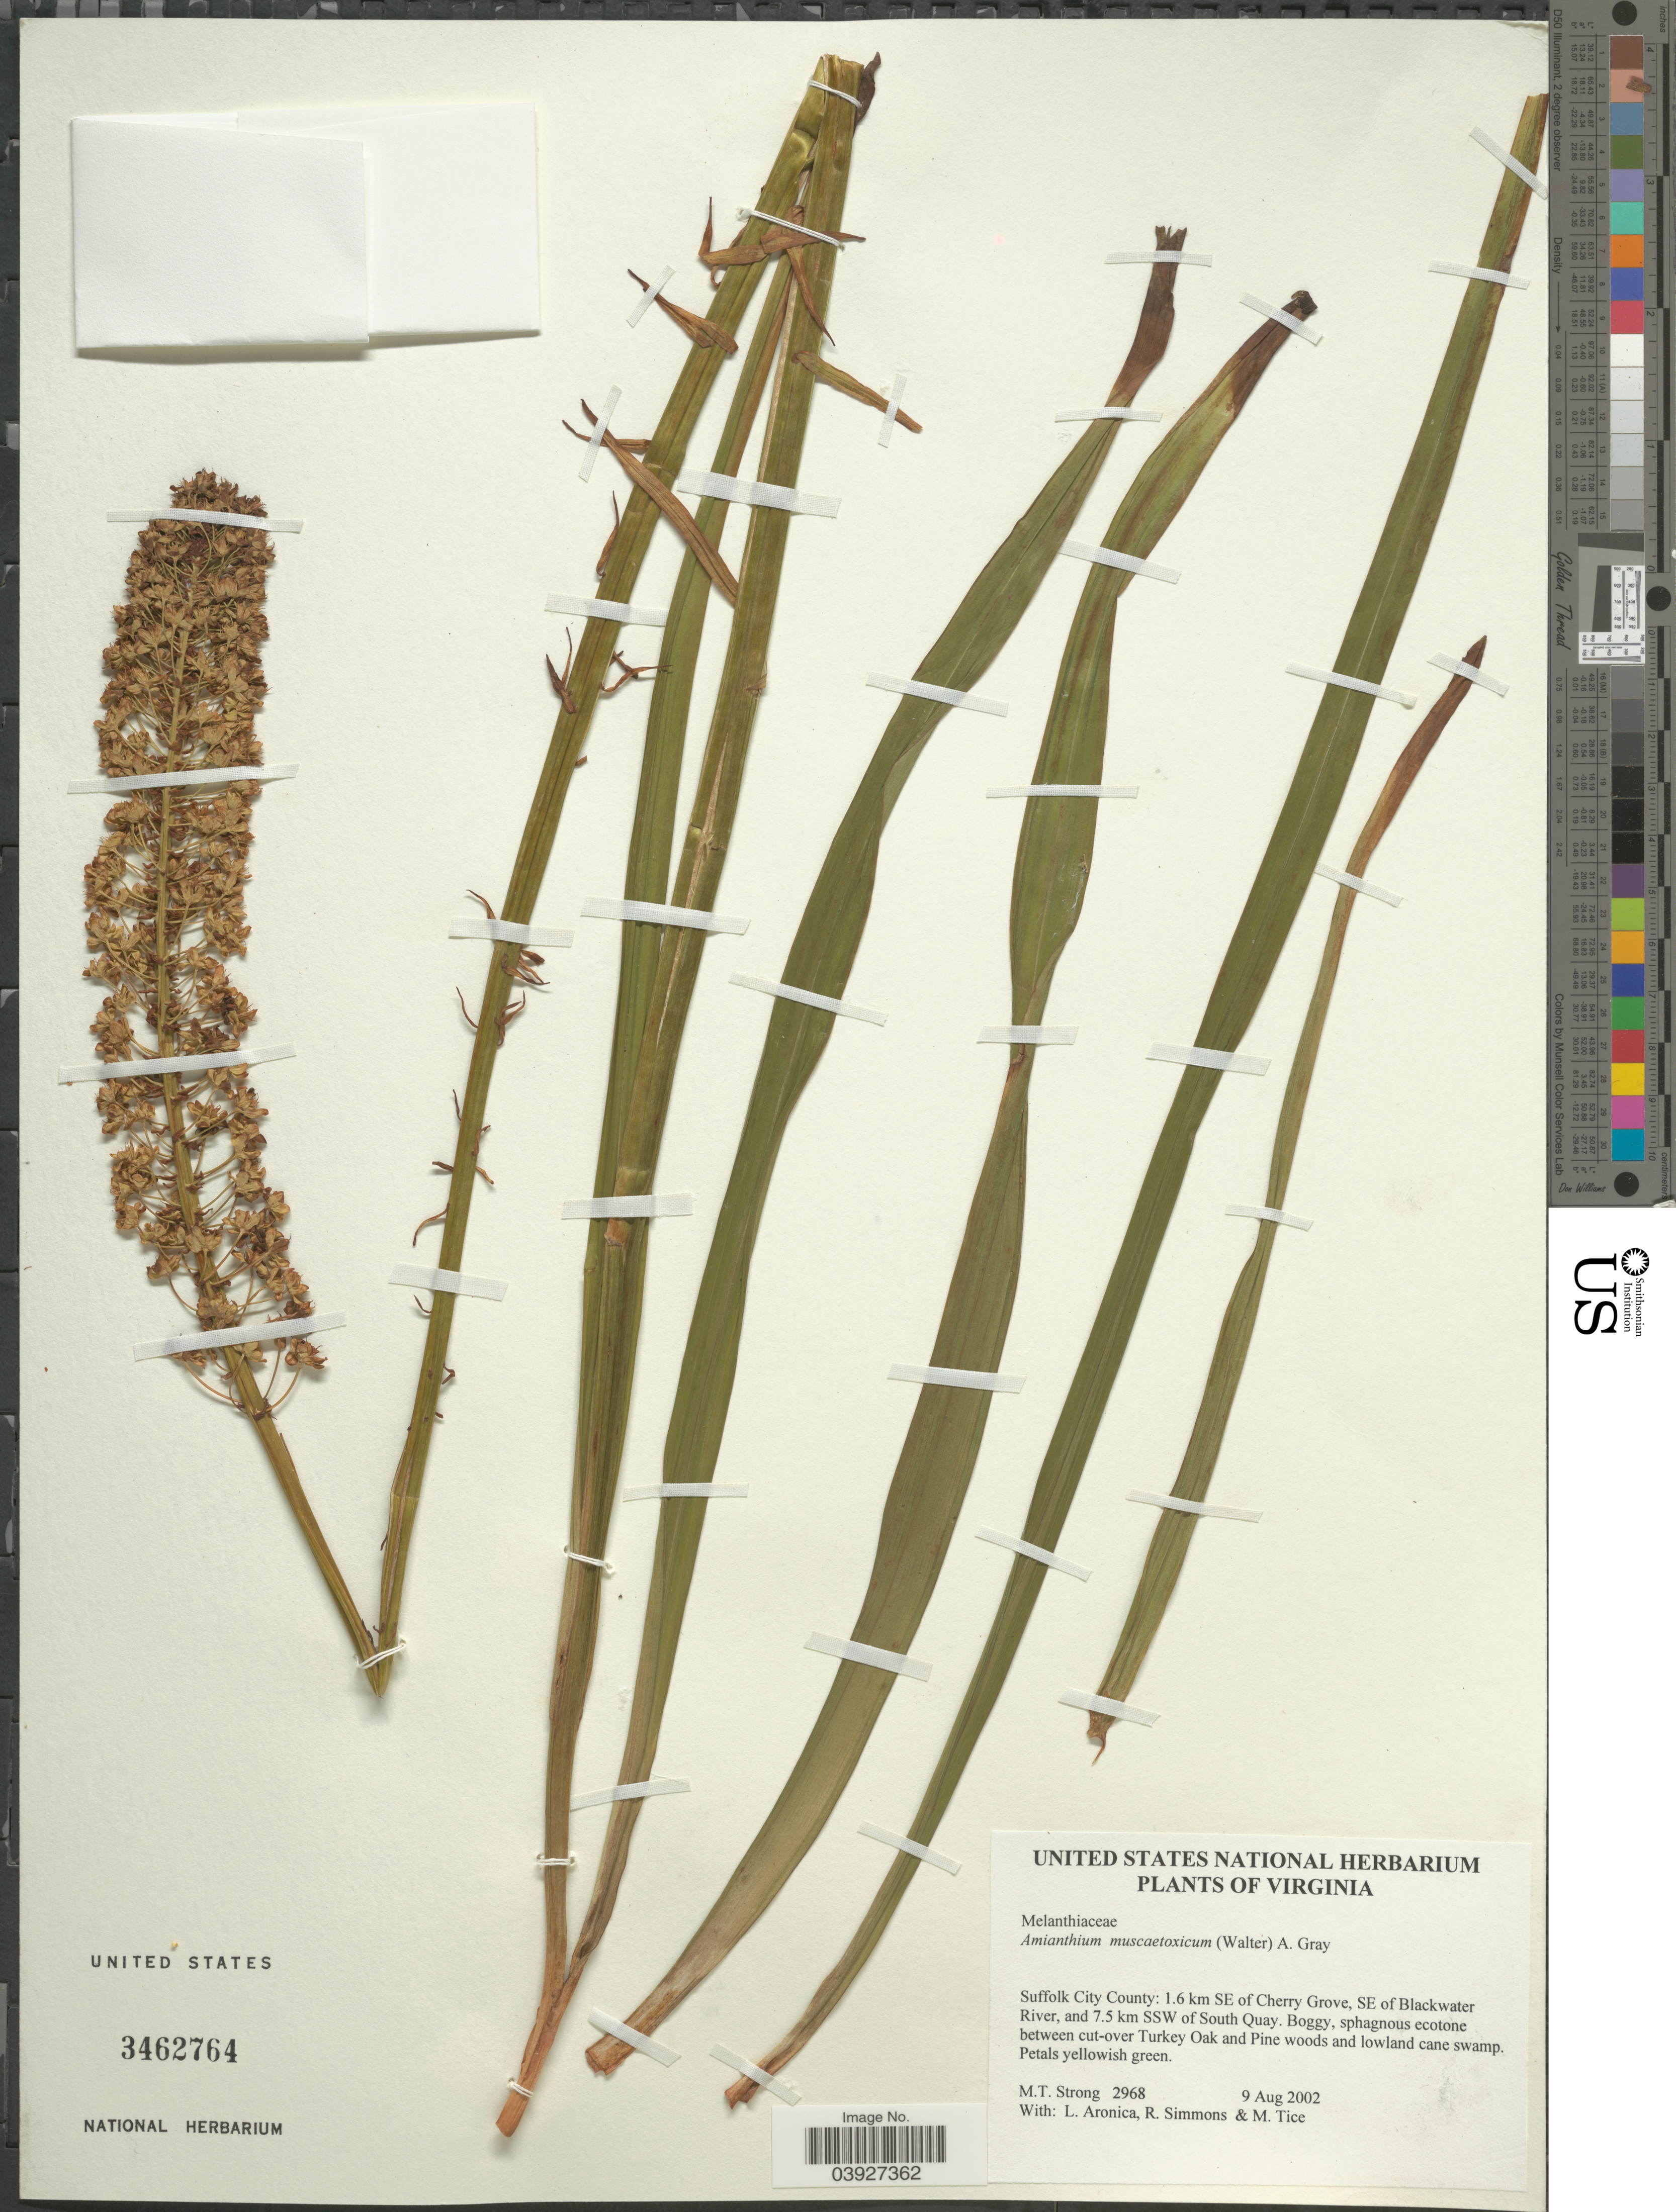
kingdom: Plantae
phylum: Tracheophyta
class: Liliopsida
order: Liliales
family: Melanthiaceae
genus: Amianthium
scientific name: Amianthium muscitoxicum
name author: (Walter) A. Gray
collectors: M. T. Strong, L. Aronica, R. Simmons & M. Tice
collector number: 2968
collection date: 2002-08-09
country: United States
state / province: Virginia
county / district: City of Suffolk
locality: Suffolk City County: 1.6 km SE of Cherry Grove, SE of Blackwater River, and 7.5 km SSW of South Quay.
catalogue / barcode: US 3462764